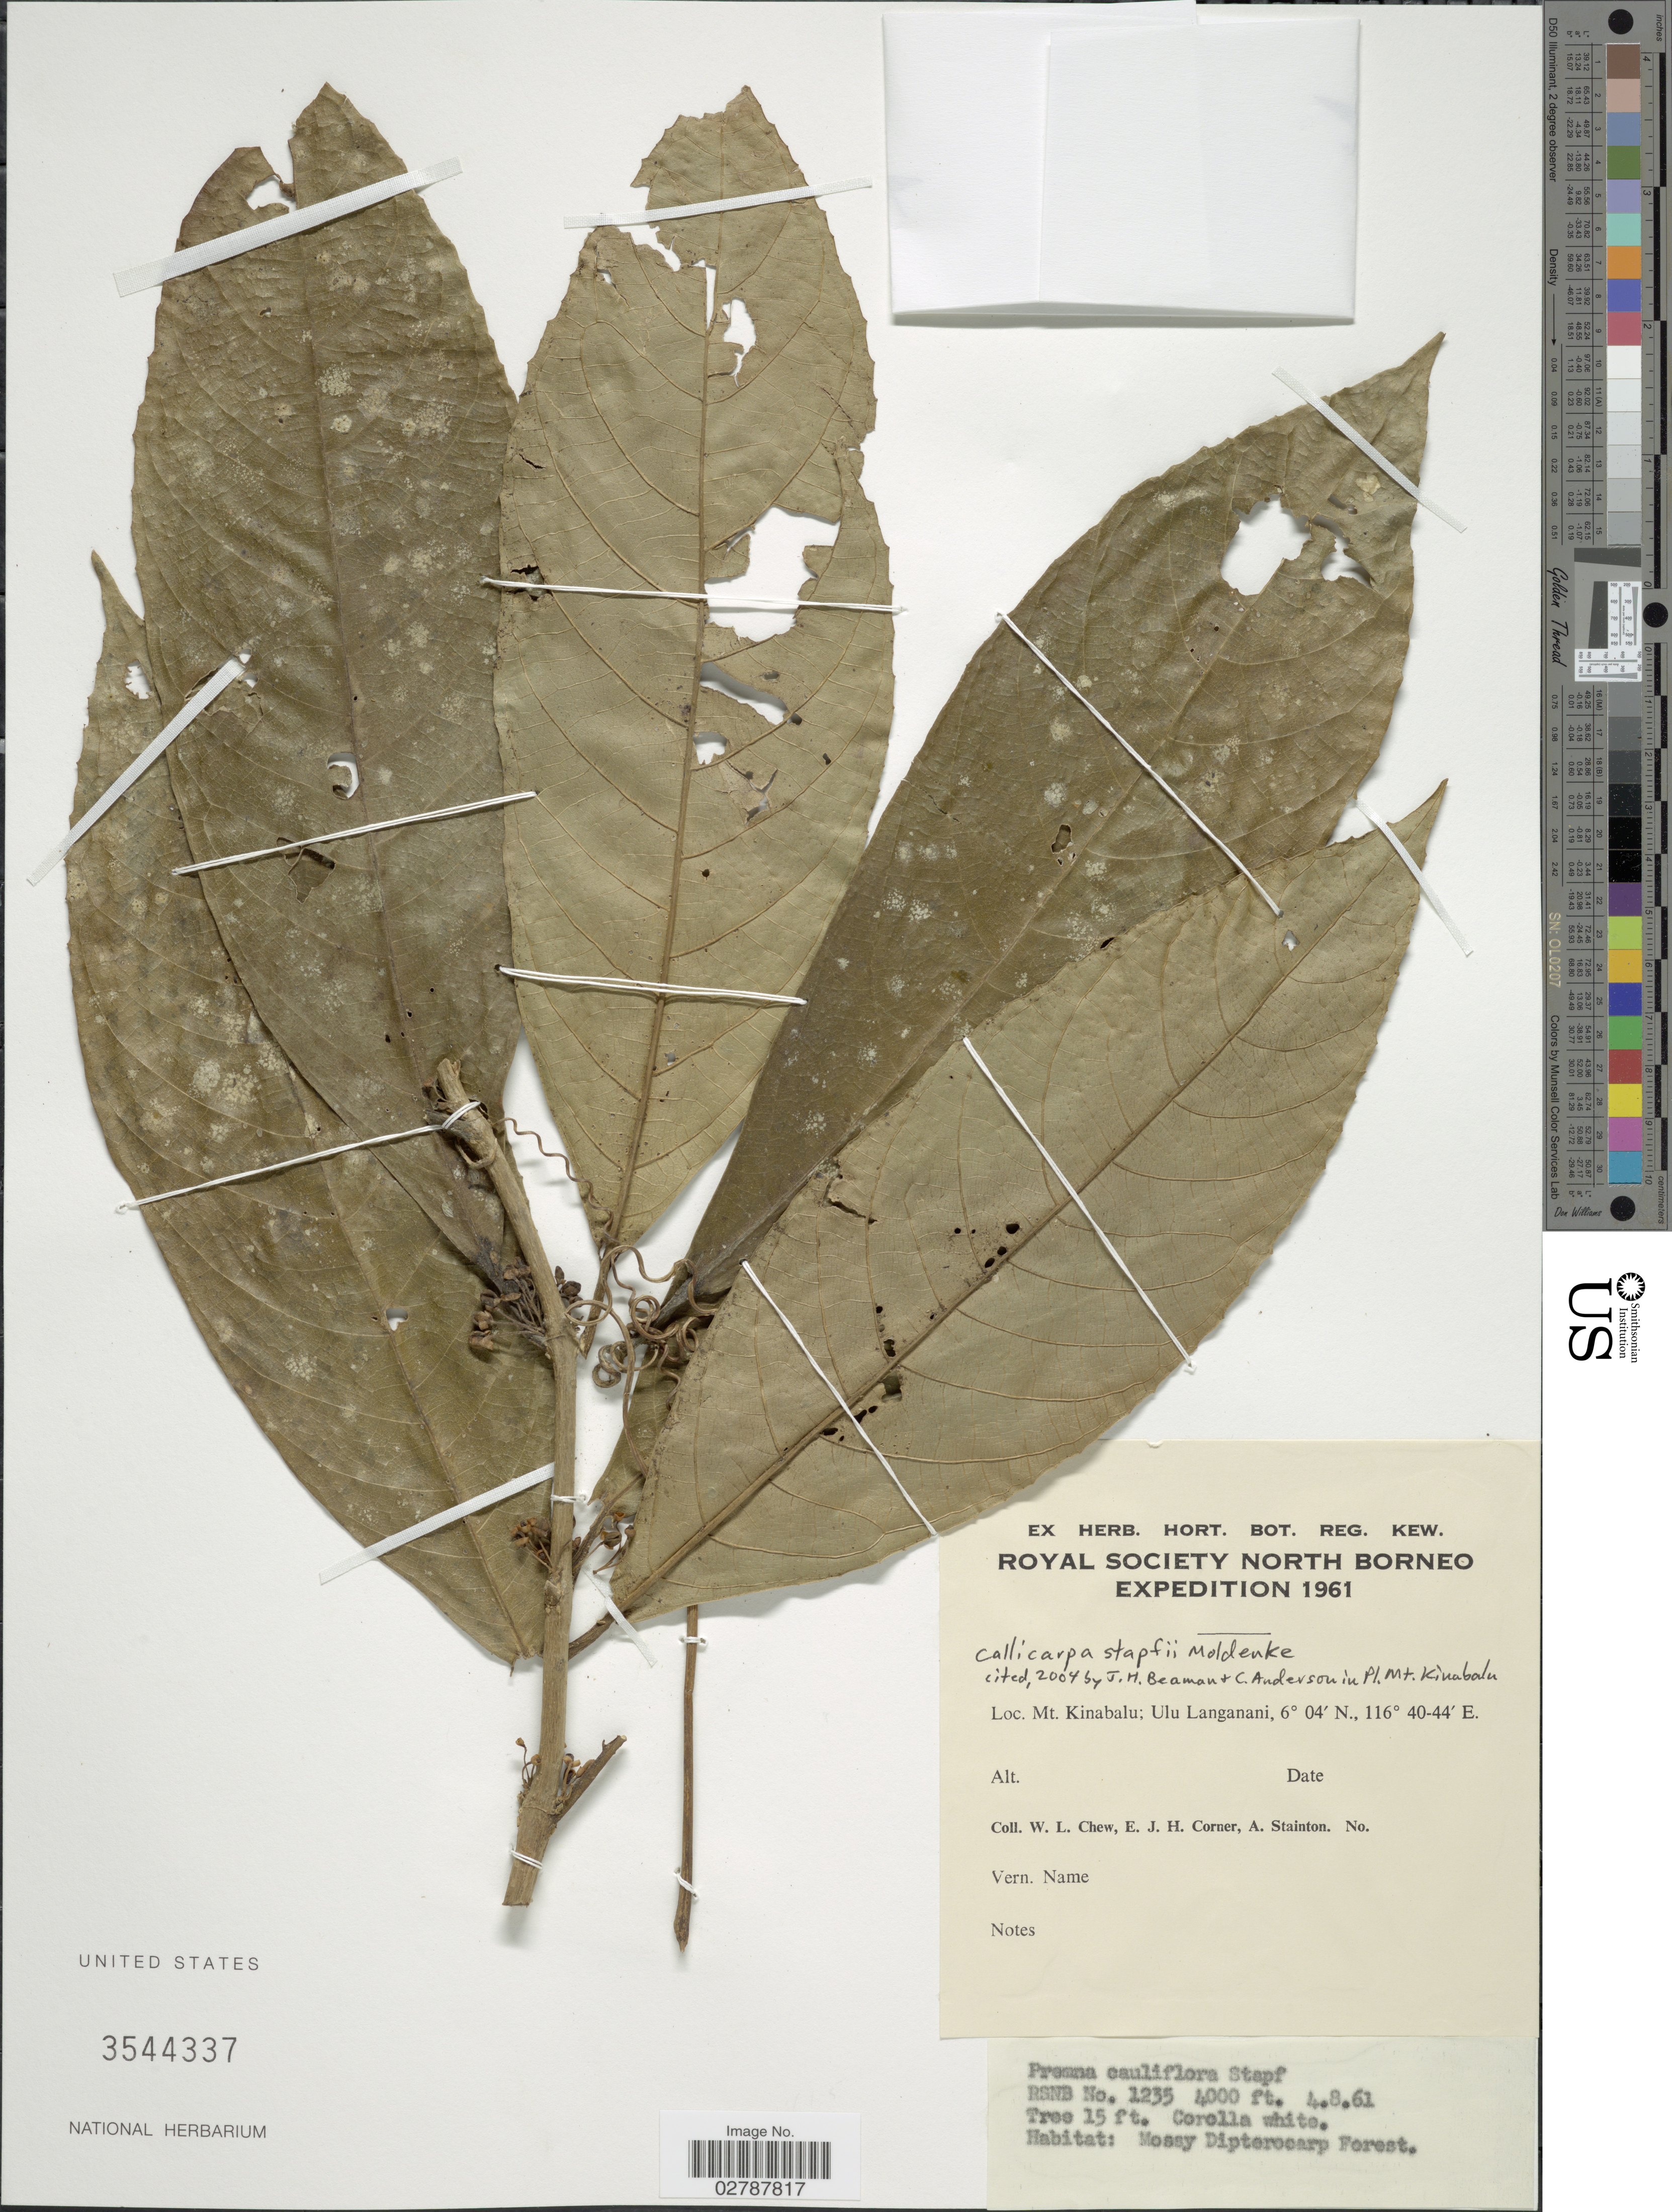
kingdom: Plantae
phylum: Tracheophyta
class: Magnoliopsida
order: Lamiales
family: Lamiaceae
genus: Callicarpa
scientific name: Callicarpa stapfii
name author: Moldenke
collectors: W. Chew, E. Corner & A. Stainton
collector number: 1235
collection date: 1961-08-04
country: Malaysia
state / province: Sabah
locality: North Borneo. Mt. Kinabalu; Ulu Langanani.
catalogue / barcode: US 3544337